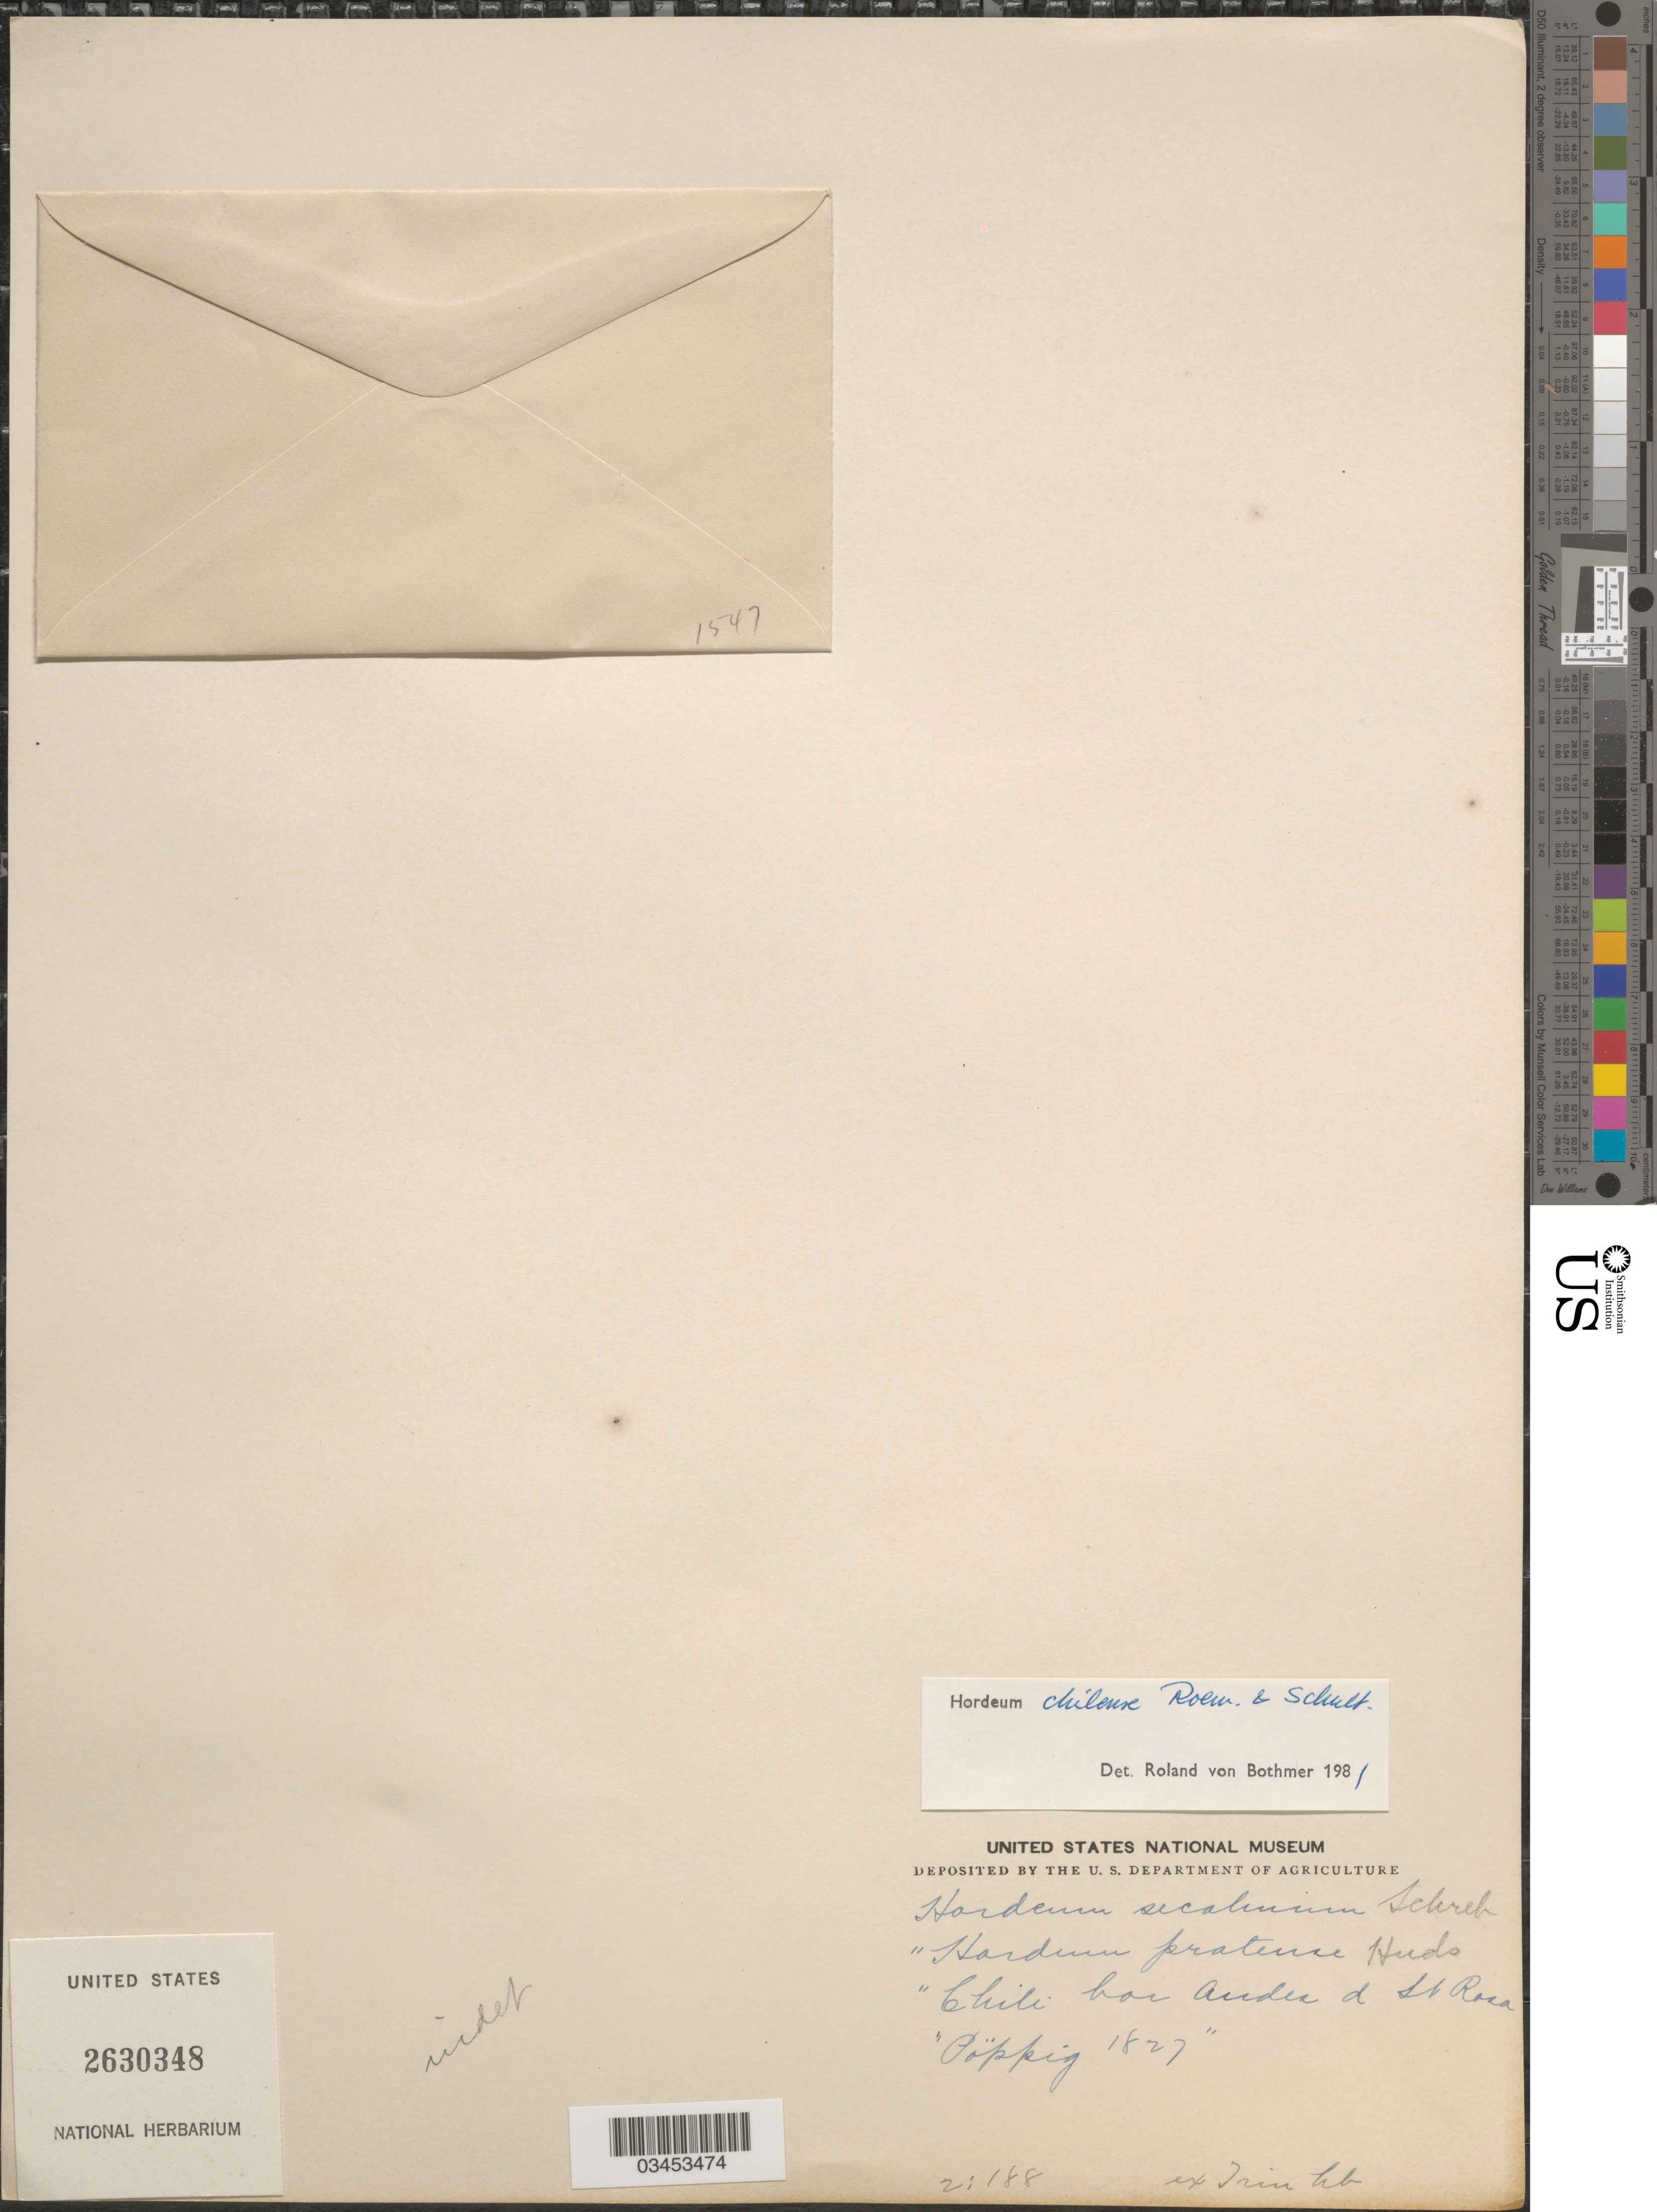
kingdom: Plantae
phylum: Tracheophyta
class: Liliopsida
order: Poales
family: Poaceae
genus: Hordeum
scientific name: Hordeum chilense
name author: Roem. & Schult.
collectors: -. Poppig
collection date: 1827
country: Chile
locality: Bor Andes & St Rosa.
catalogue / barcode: US 2630348